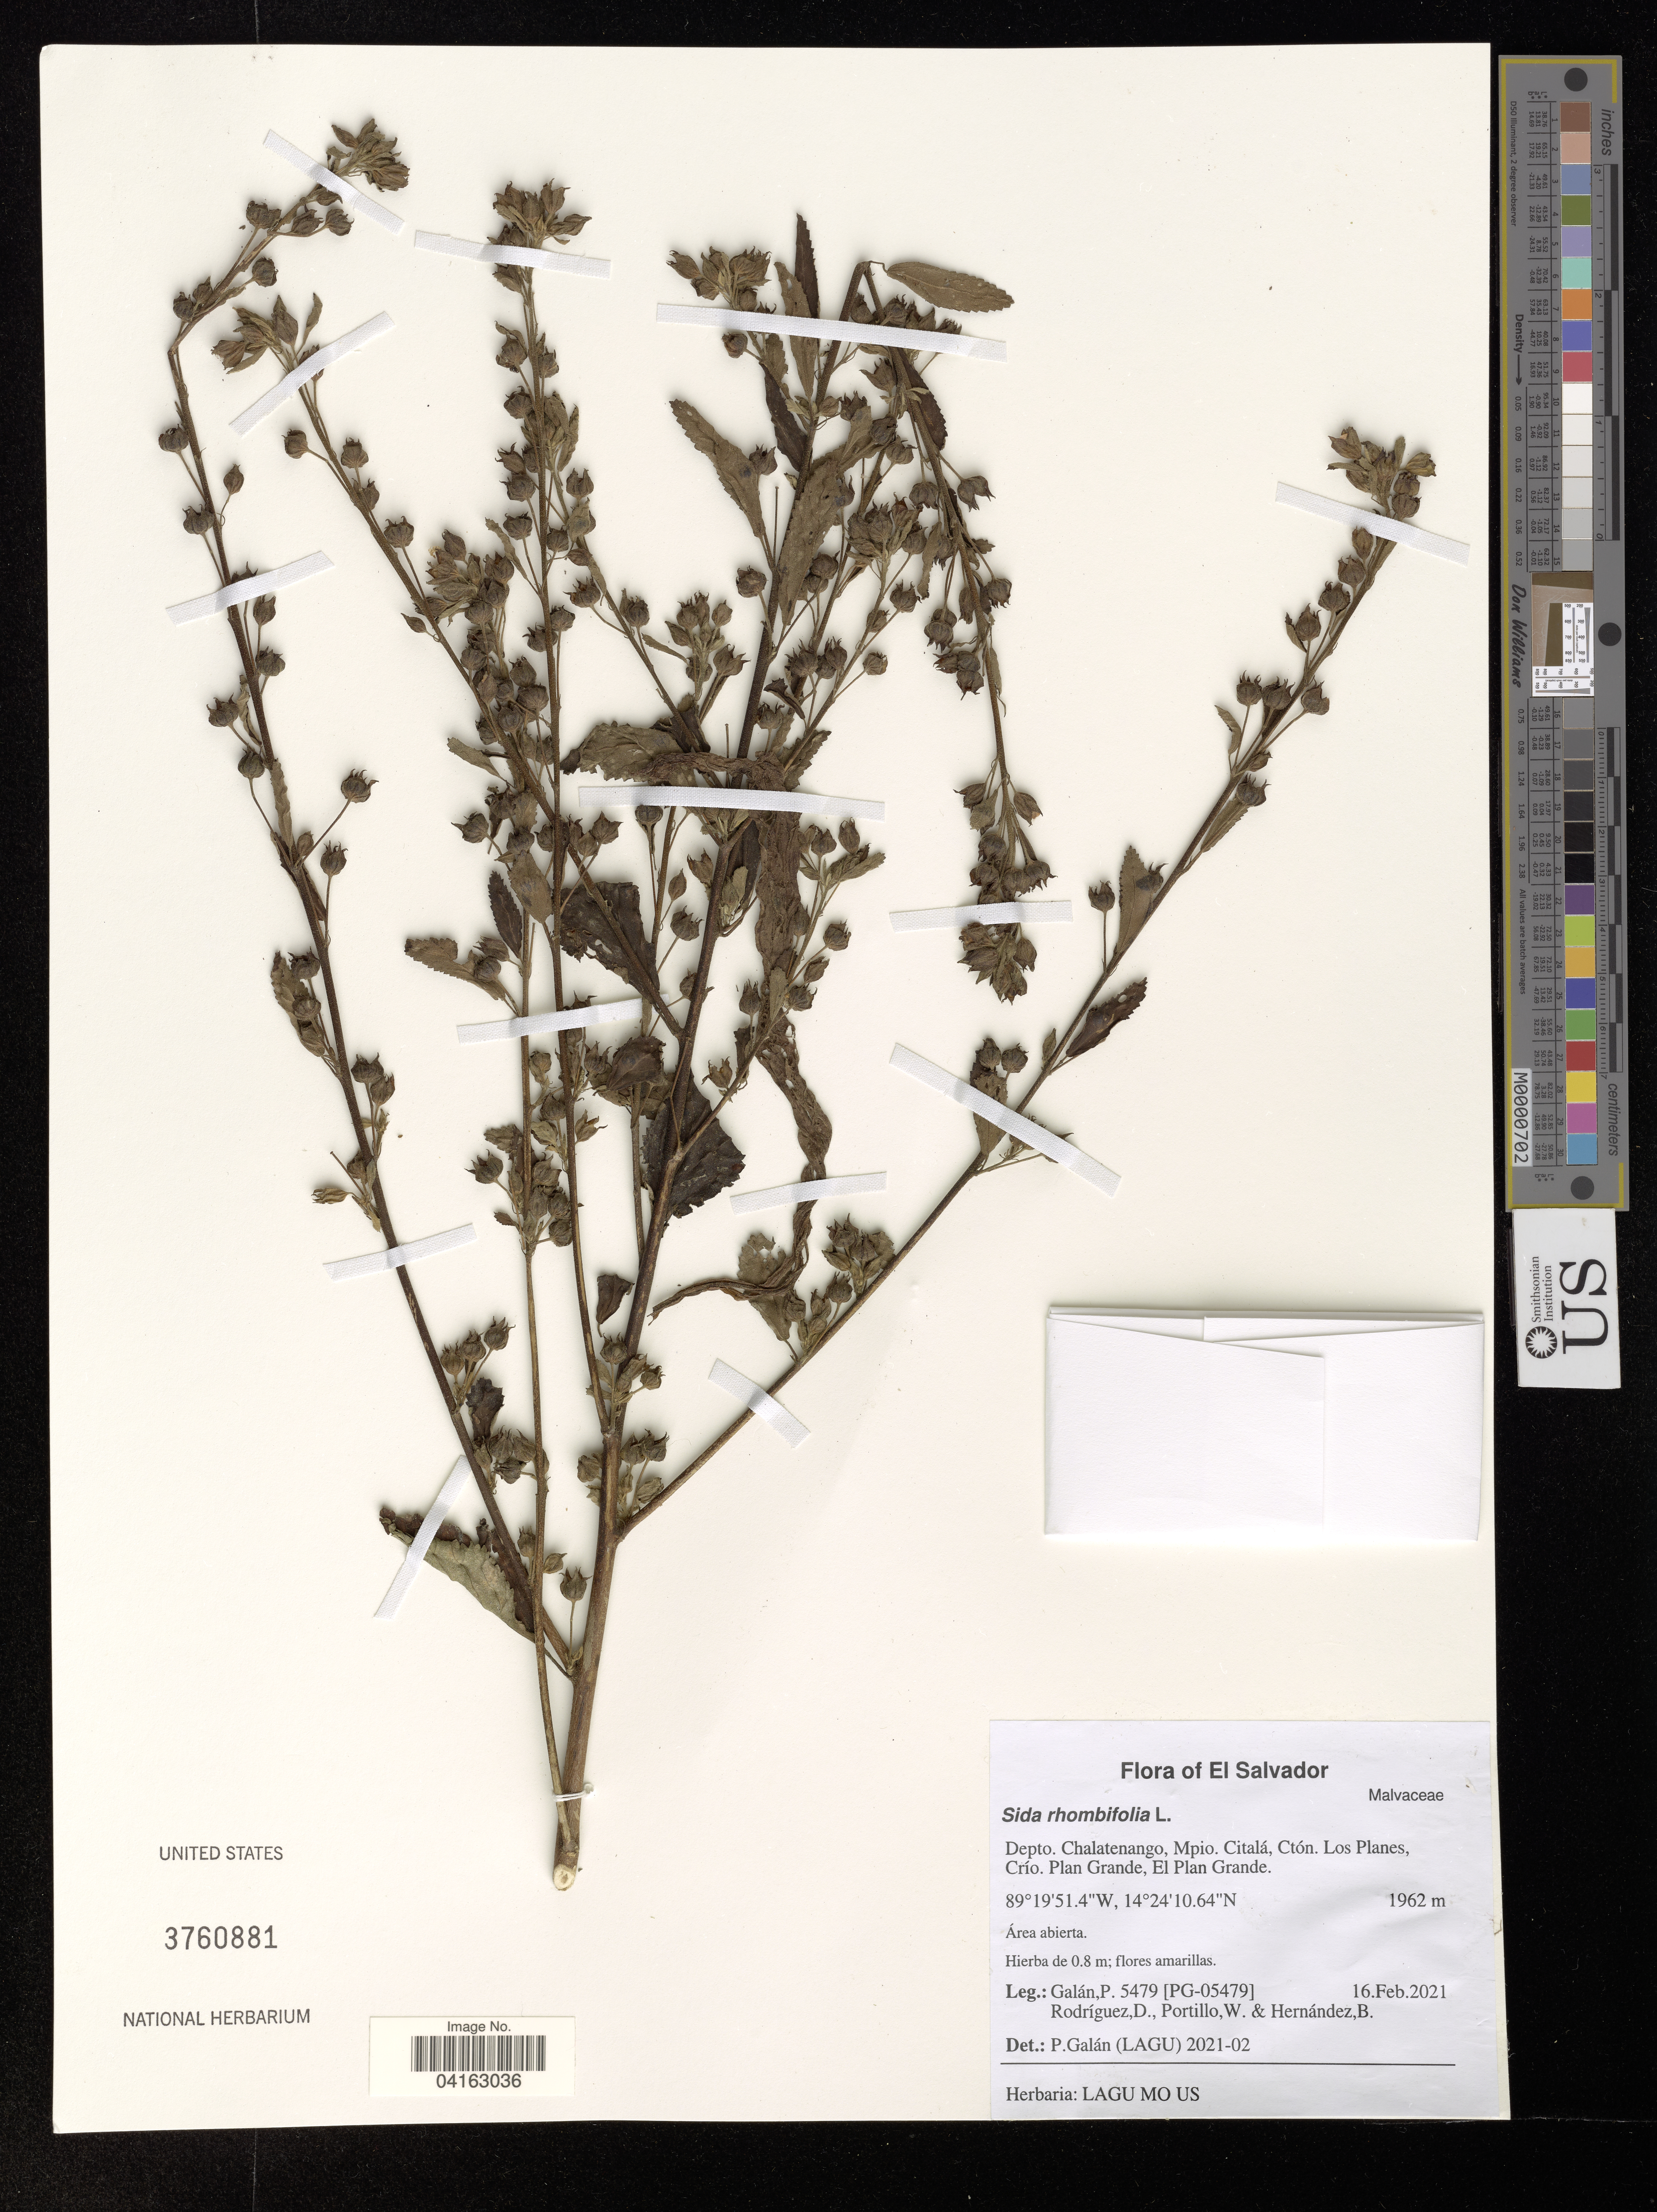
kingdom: Plantae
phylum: Tracheophyta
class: Magnoliopsida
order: Malvales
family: Malvaceae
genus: Sida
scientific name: Sida rhombifolia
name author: L.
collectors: P. Galan, D. Rodriguez, W. Portillo & B. Hernández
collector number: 5479 / [PG-05479]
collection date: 2021-02-16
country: El Salvador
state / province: Chalatenango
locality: Depto. Chalatenango, Mpio. Citalá, Ctón. Los Planes. Crío. Plan Grande, El Plan Grande.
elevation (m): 1962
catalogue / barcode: US 3760881